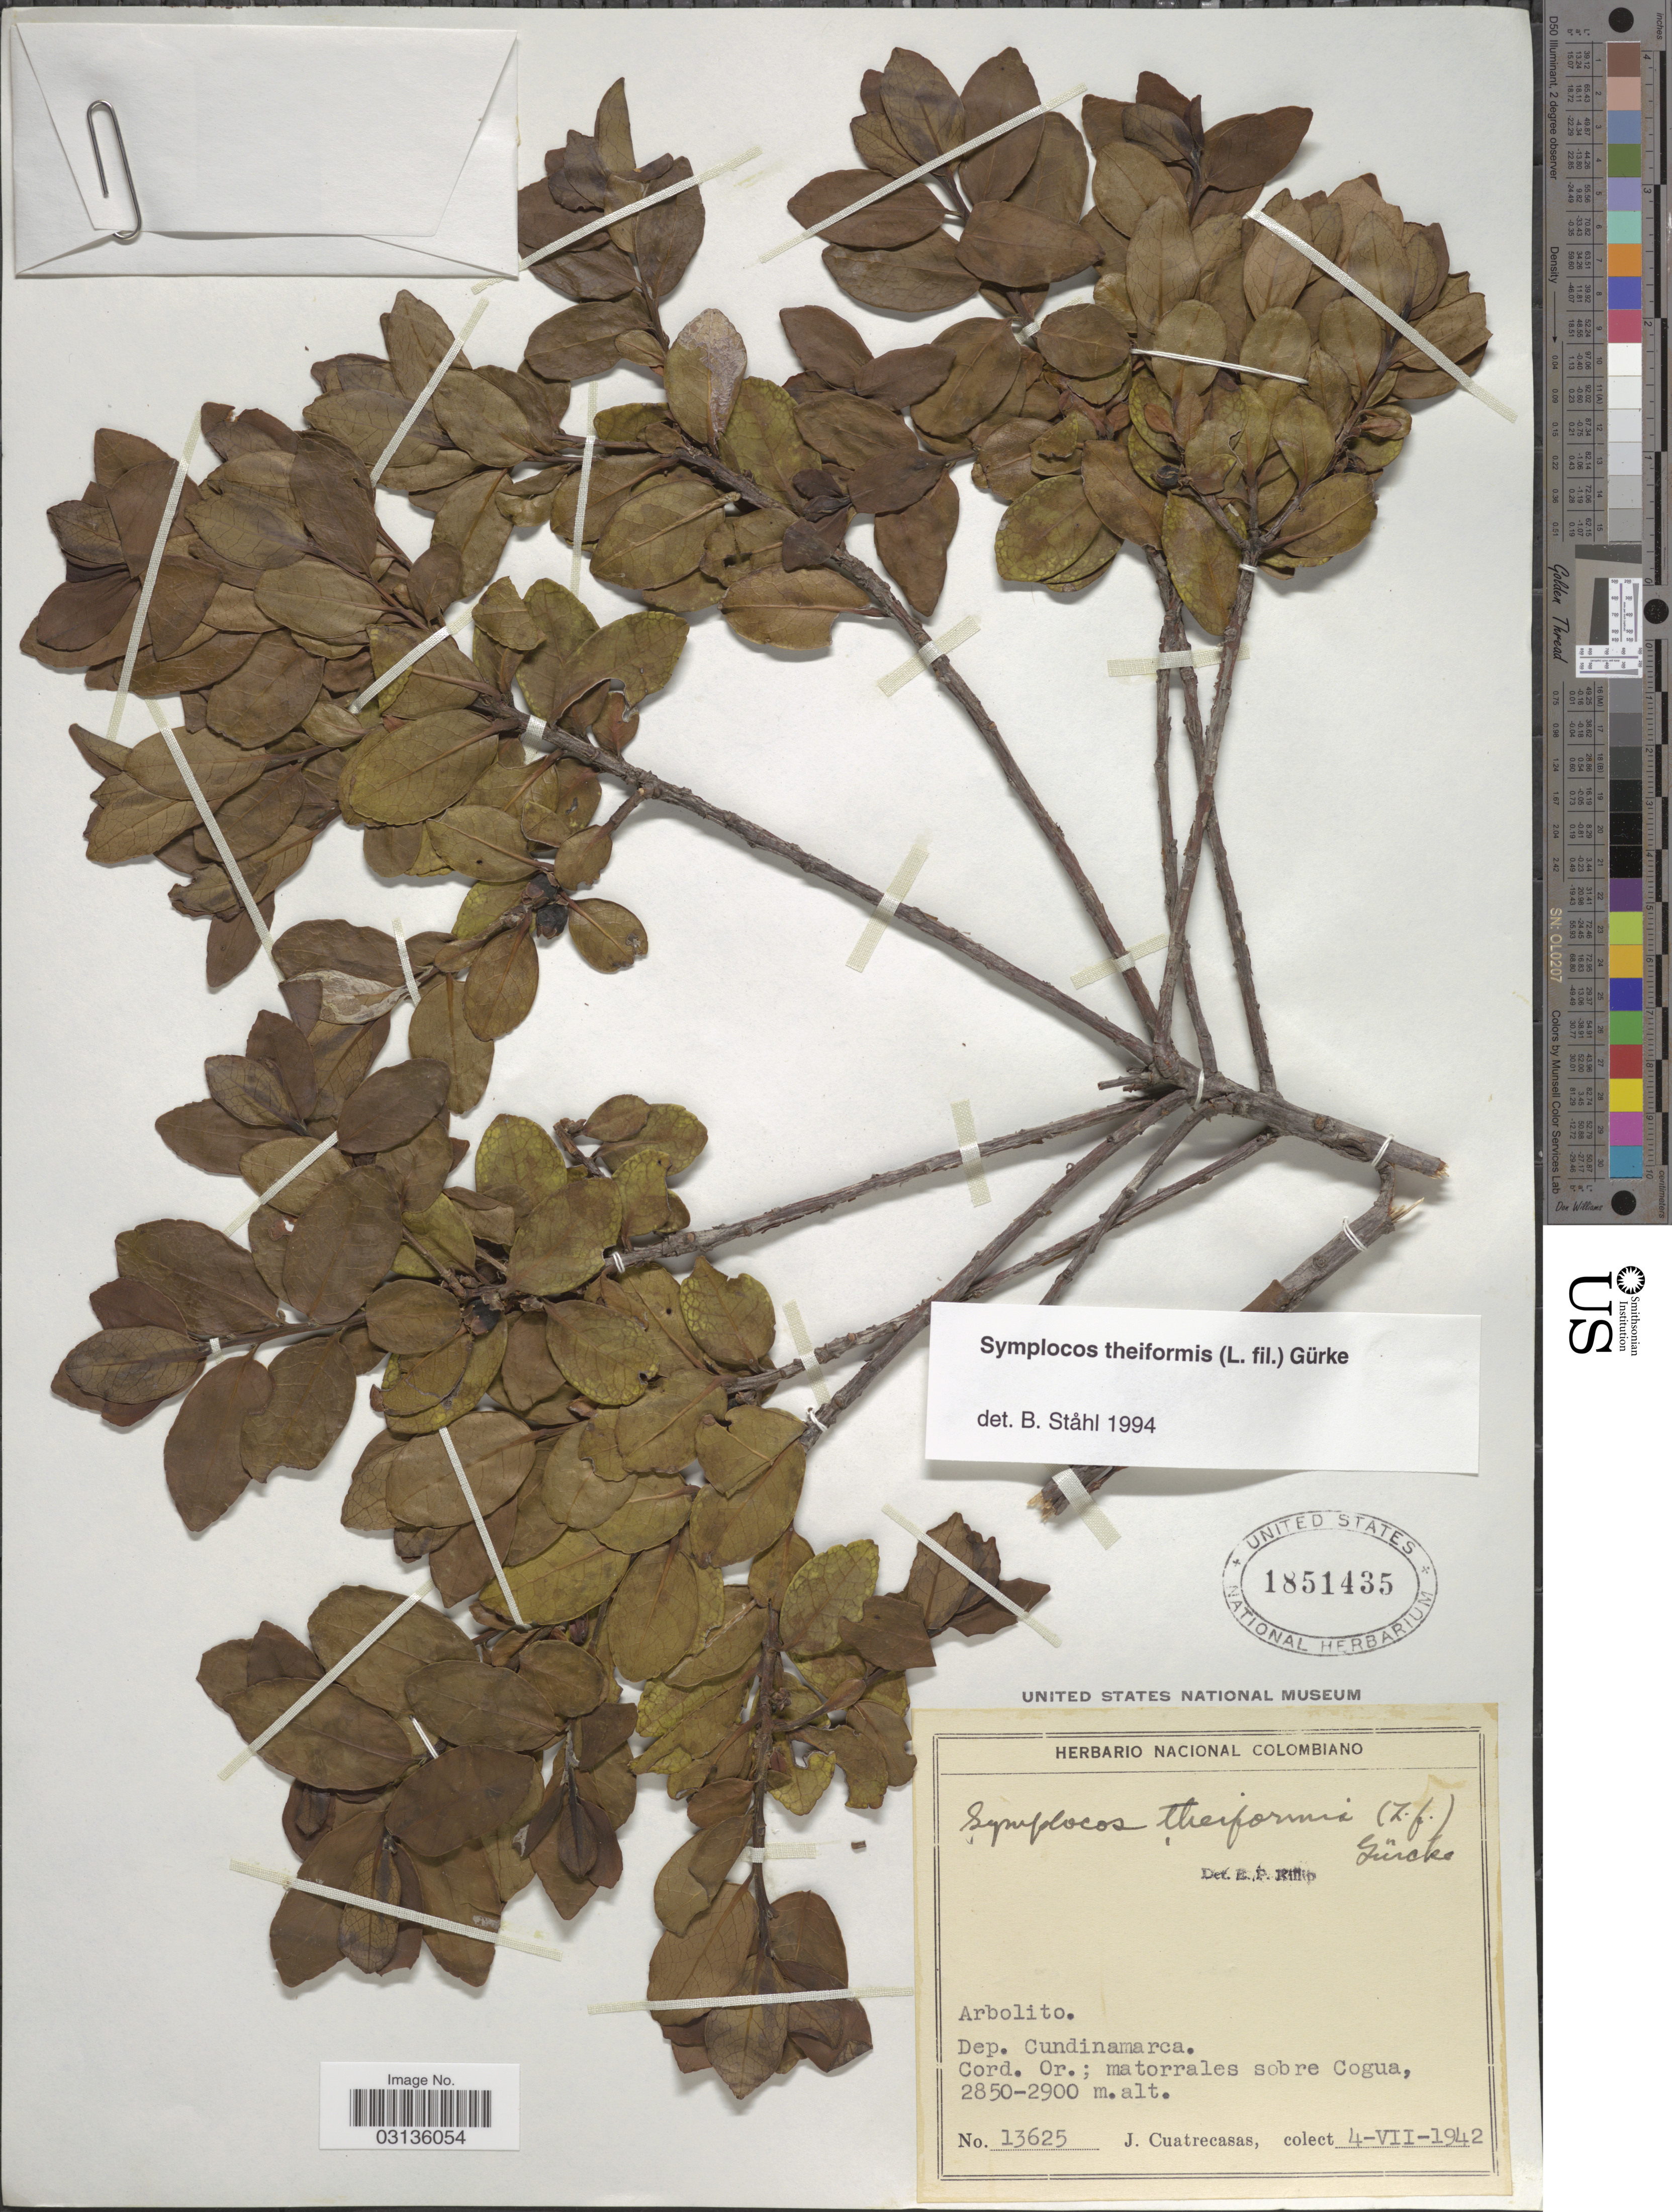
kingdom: Plantae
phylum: Tracheophyta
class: Magnoliopsida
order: Ericales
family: Symplocaceae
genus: Symplocos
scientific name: Symplocos theiformis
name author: (L. f.) Oken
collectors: J. Cuatrecasas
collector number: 13625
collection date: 1942-07-04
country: Colombia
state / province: Cundinamarca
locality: Dep. Cundinamarca. Cord. Or.; matorrales sobre Cogua.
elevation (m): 2850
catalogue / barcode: US 1851435